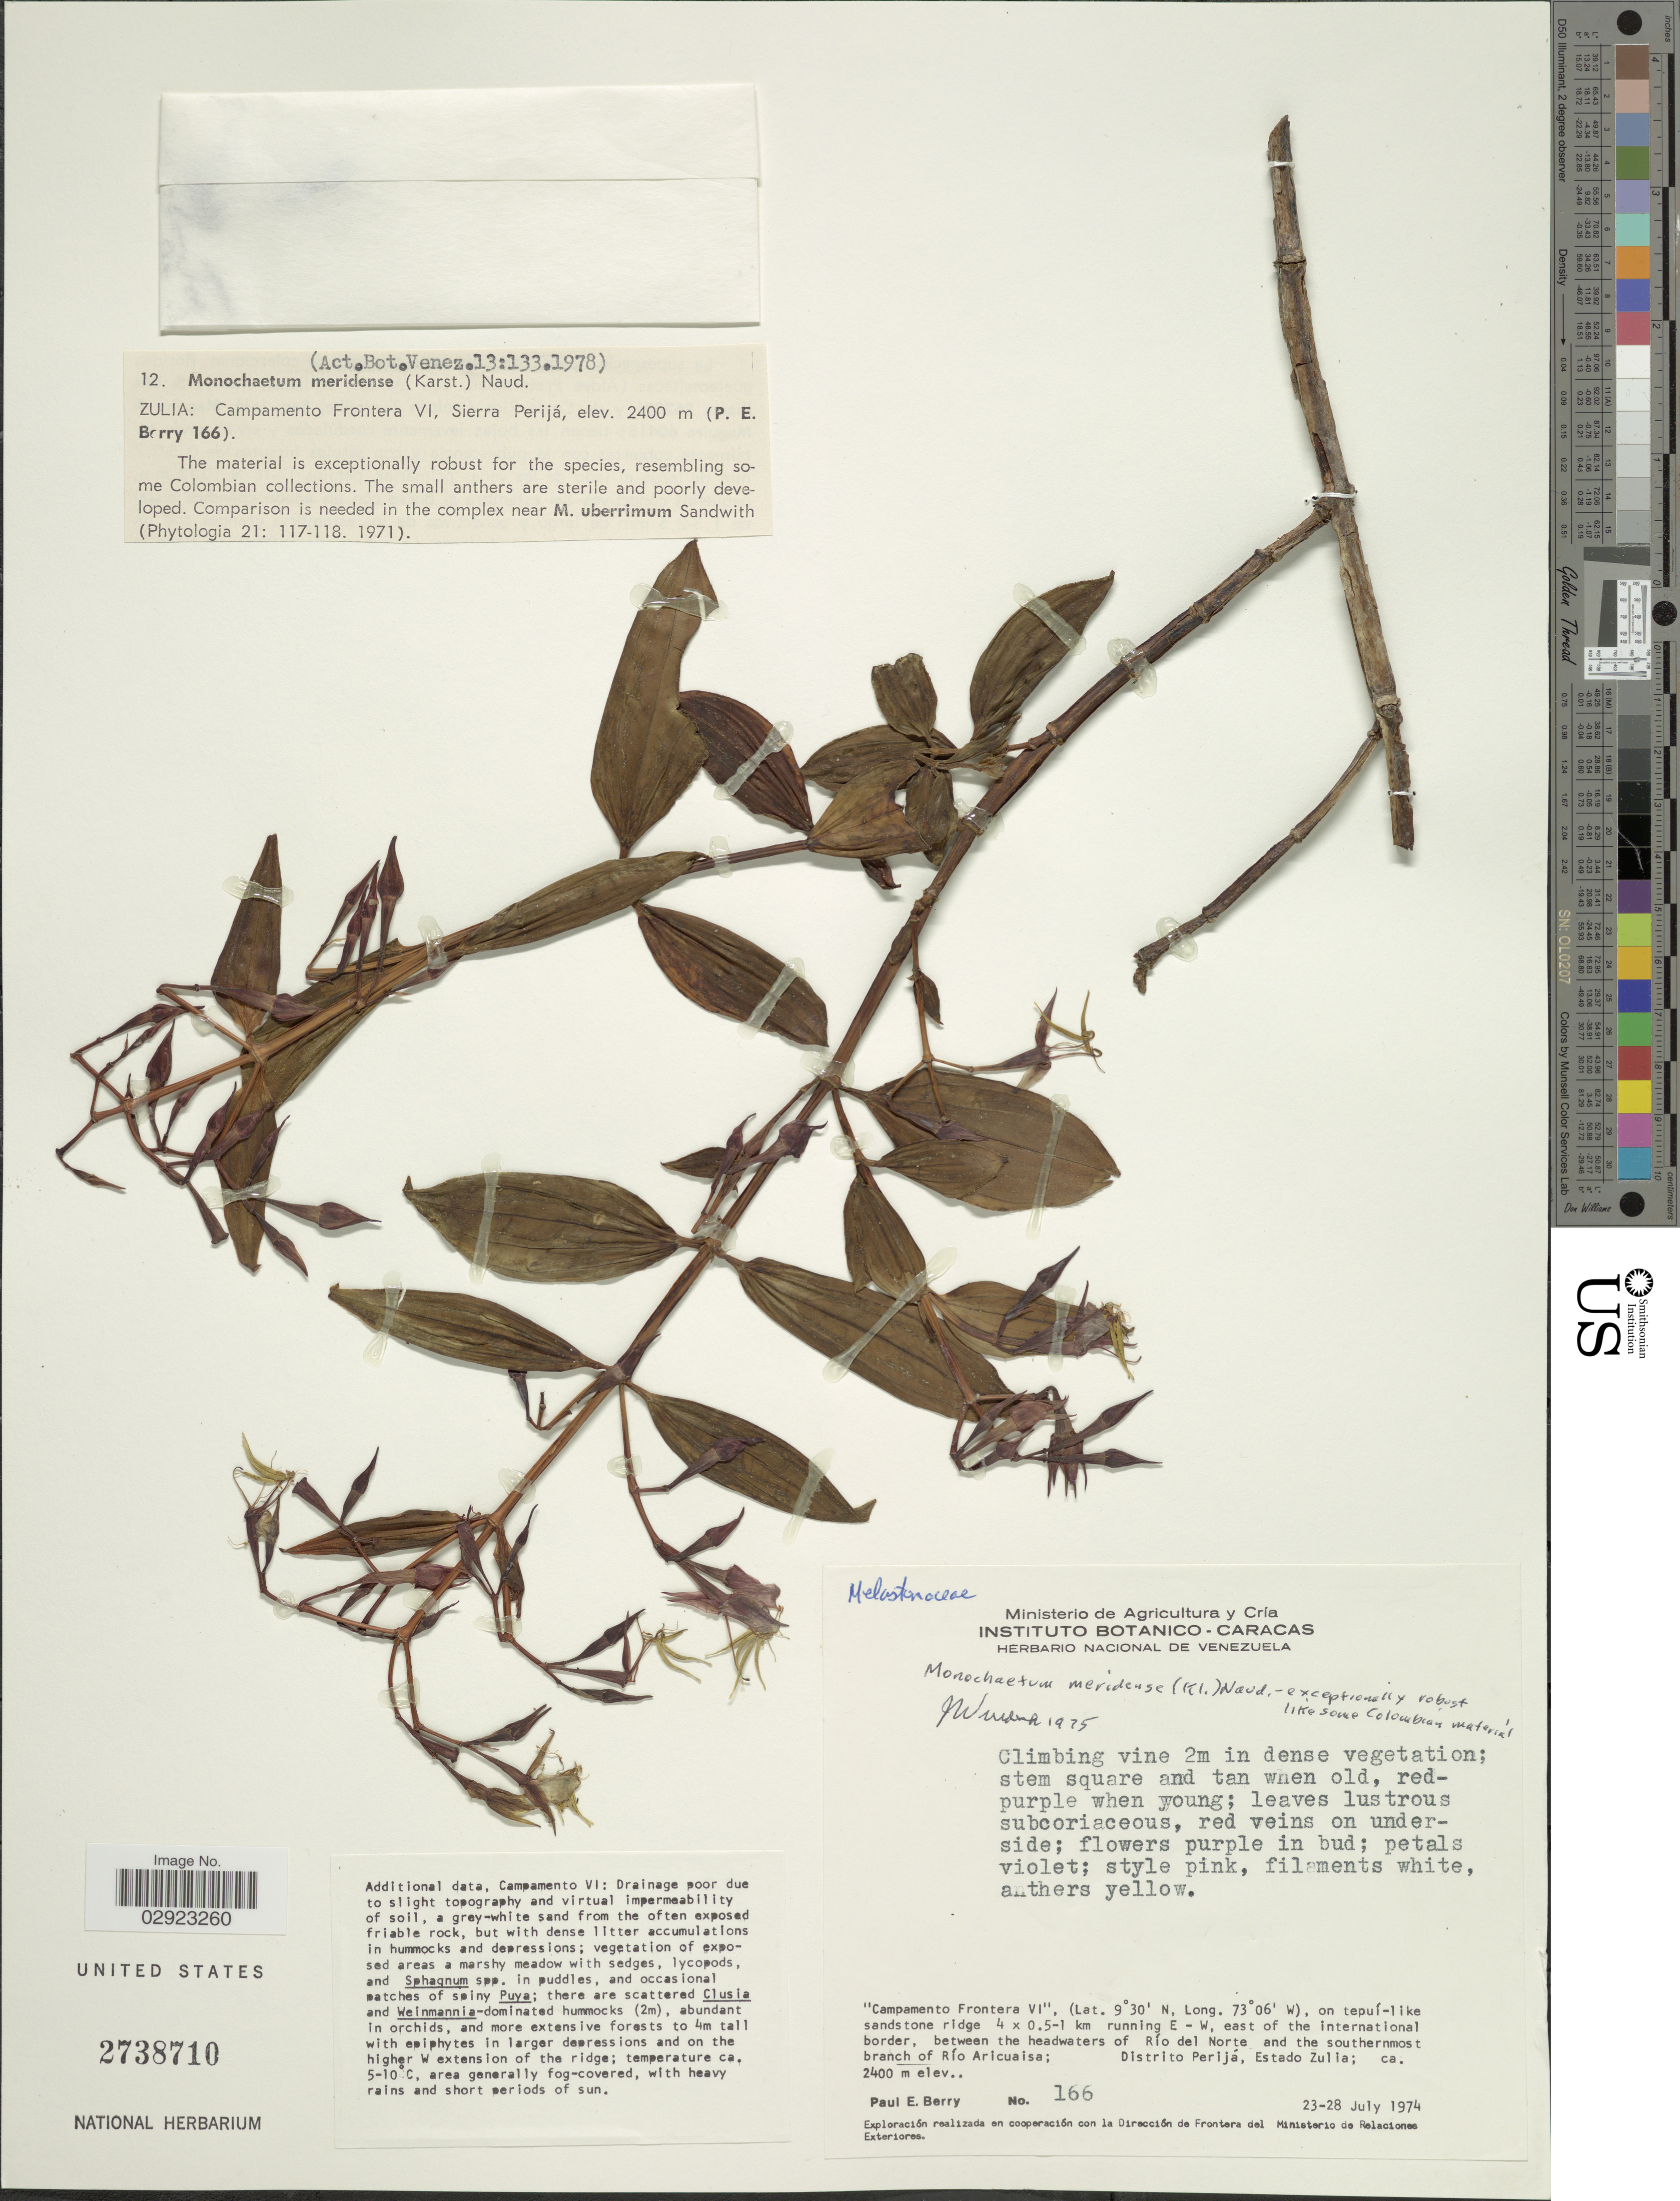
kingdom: Plantae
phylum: Tracheophyta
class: Magnoliopsida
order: Myrtales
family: Melastomataceae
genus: Monochaetum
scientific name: Monochaetum meridense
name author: (H. Karst.) Naudin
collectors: P. E. Berry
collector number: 166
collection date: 1974-07-23/1974-07-28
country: Venezuela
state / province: Zulia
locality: Campamento Frontera VI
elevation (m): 2400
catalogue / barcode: US 2738710